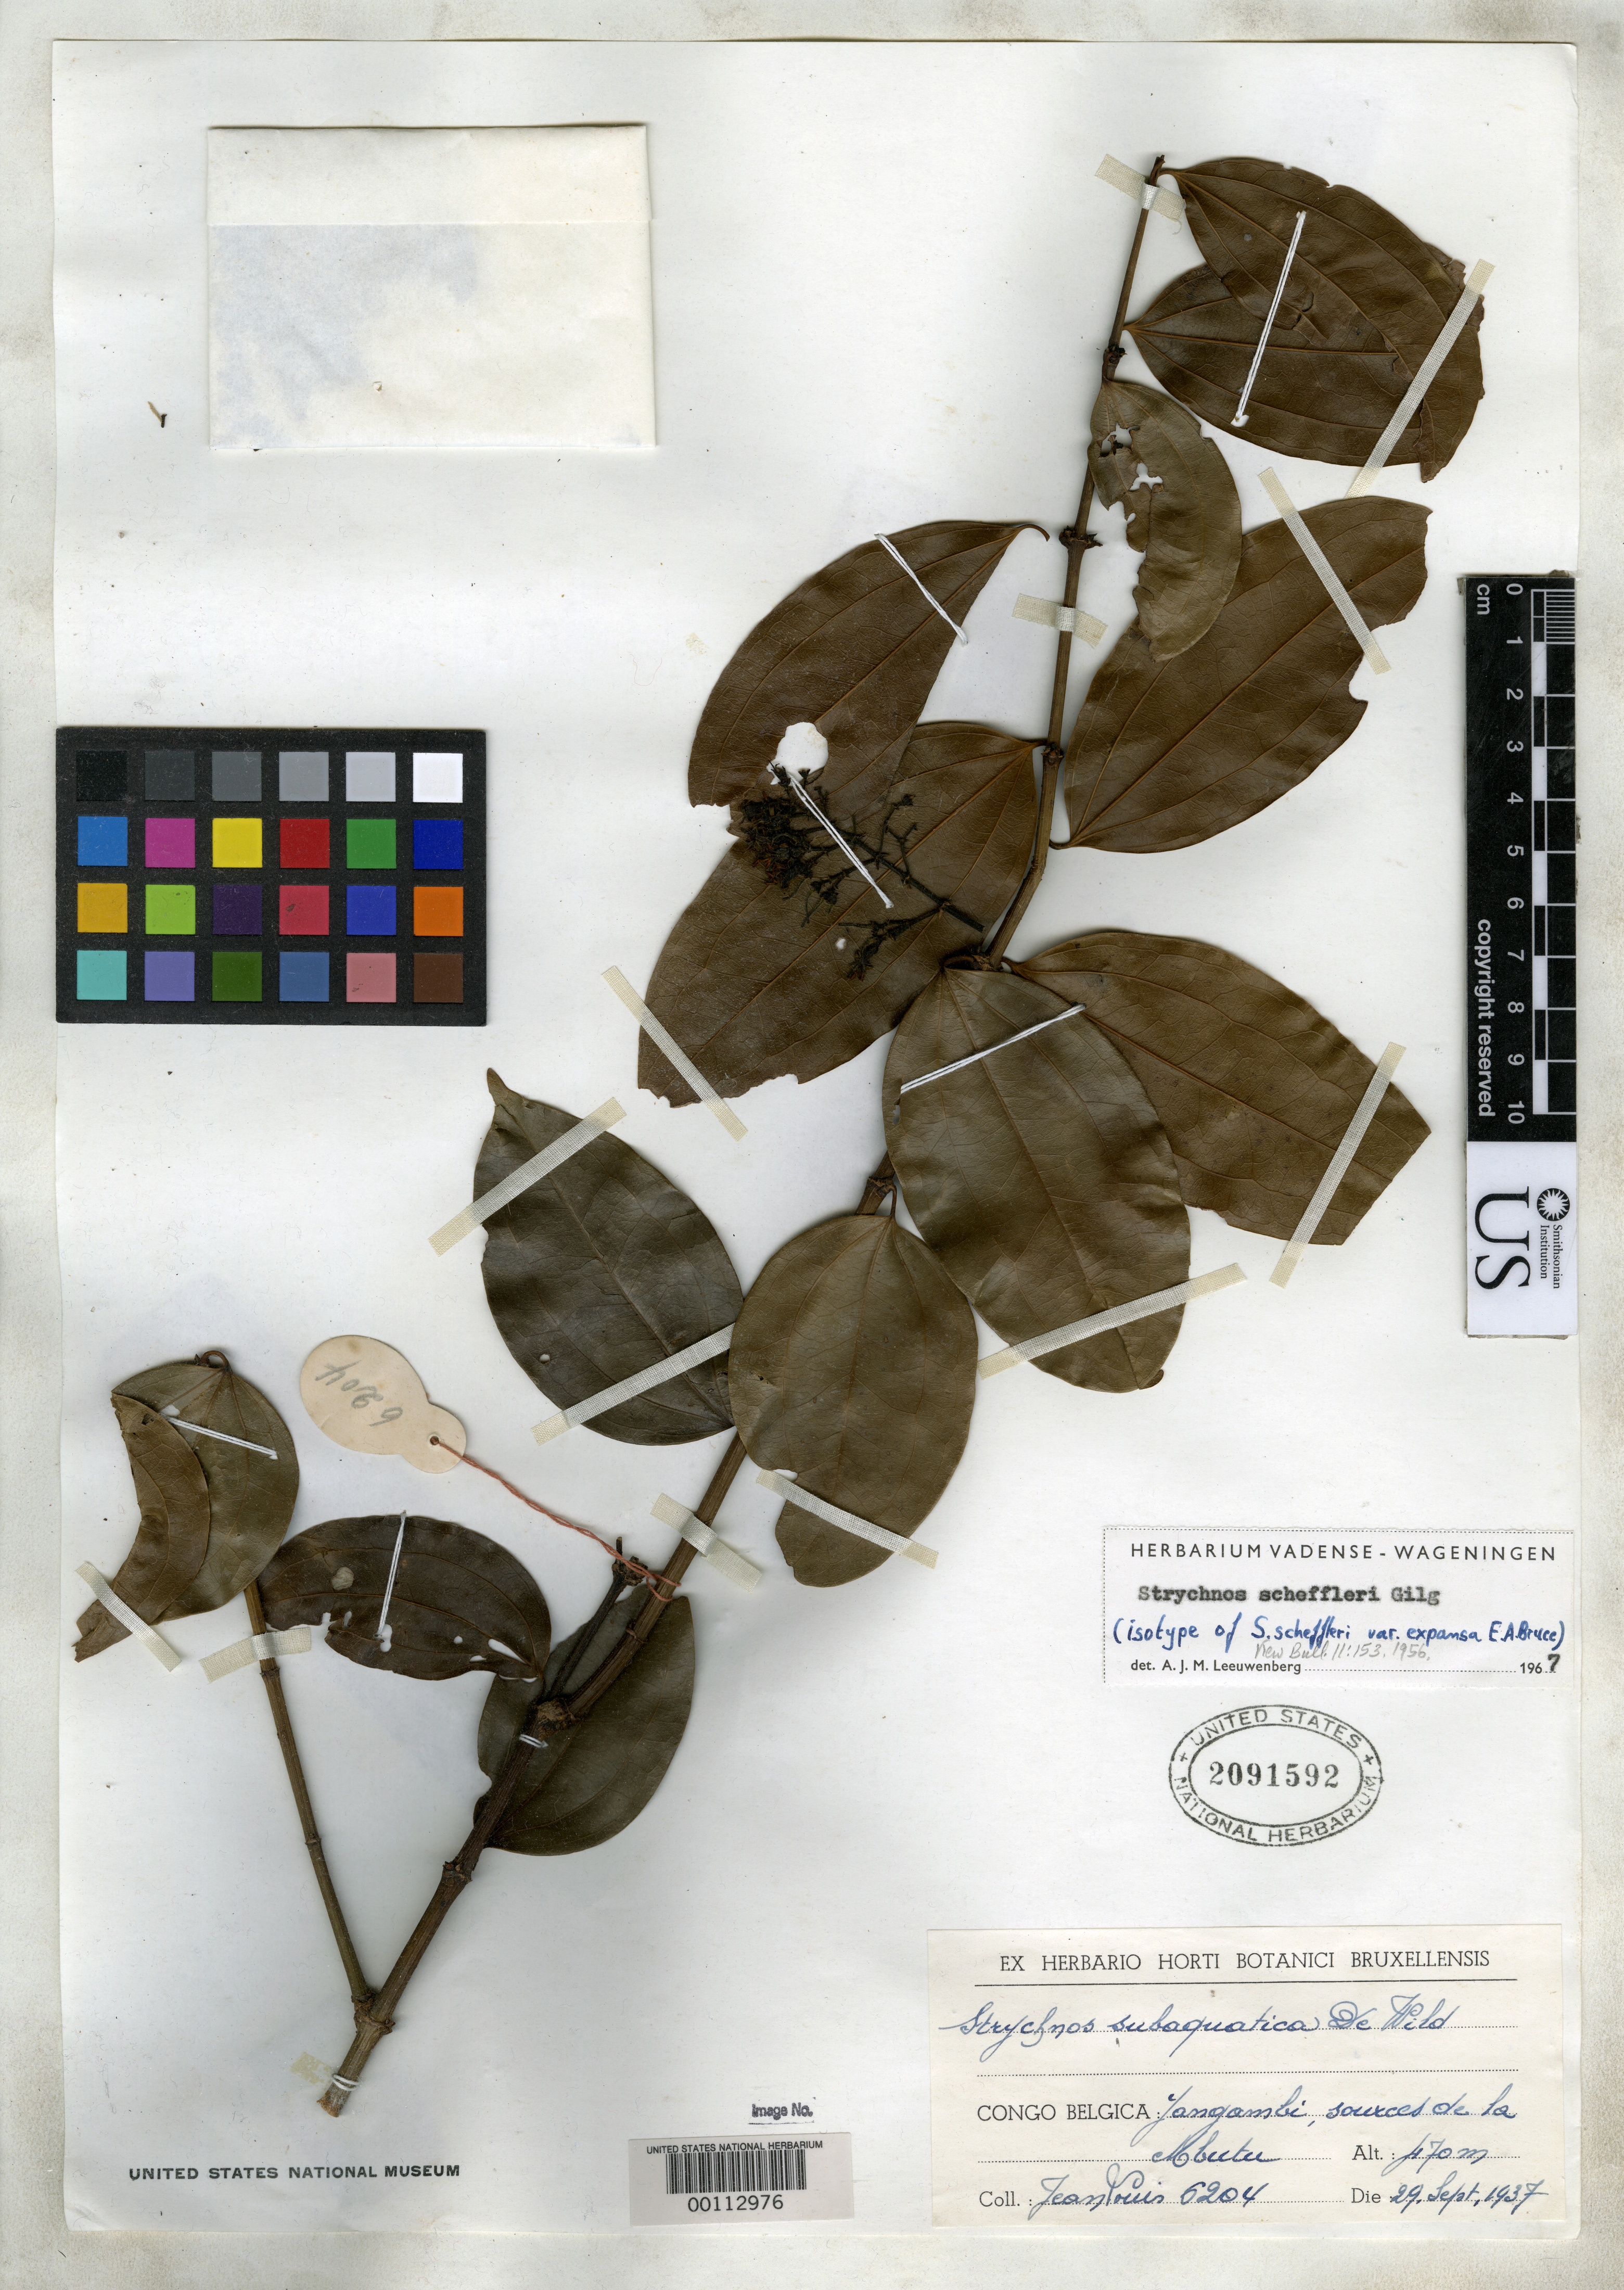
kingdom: Plantae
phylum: Tracheophyta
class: Magnoliopsida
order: Gentianales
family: Loganiaceae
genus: Strychnos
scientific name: Strychnos scheffleri var. expansa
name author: Bruce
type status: Isotype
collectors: J. Louis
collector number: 6204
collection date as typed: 29 Sep 1937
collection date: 1937-09-29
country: Congo, Democratic Republic of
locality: Yangambi at Sourle of Mluuv.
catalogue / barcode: US 2091592